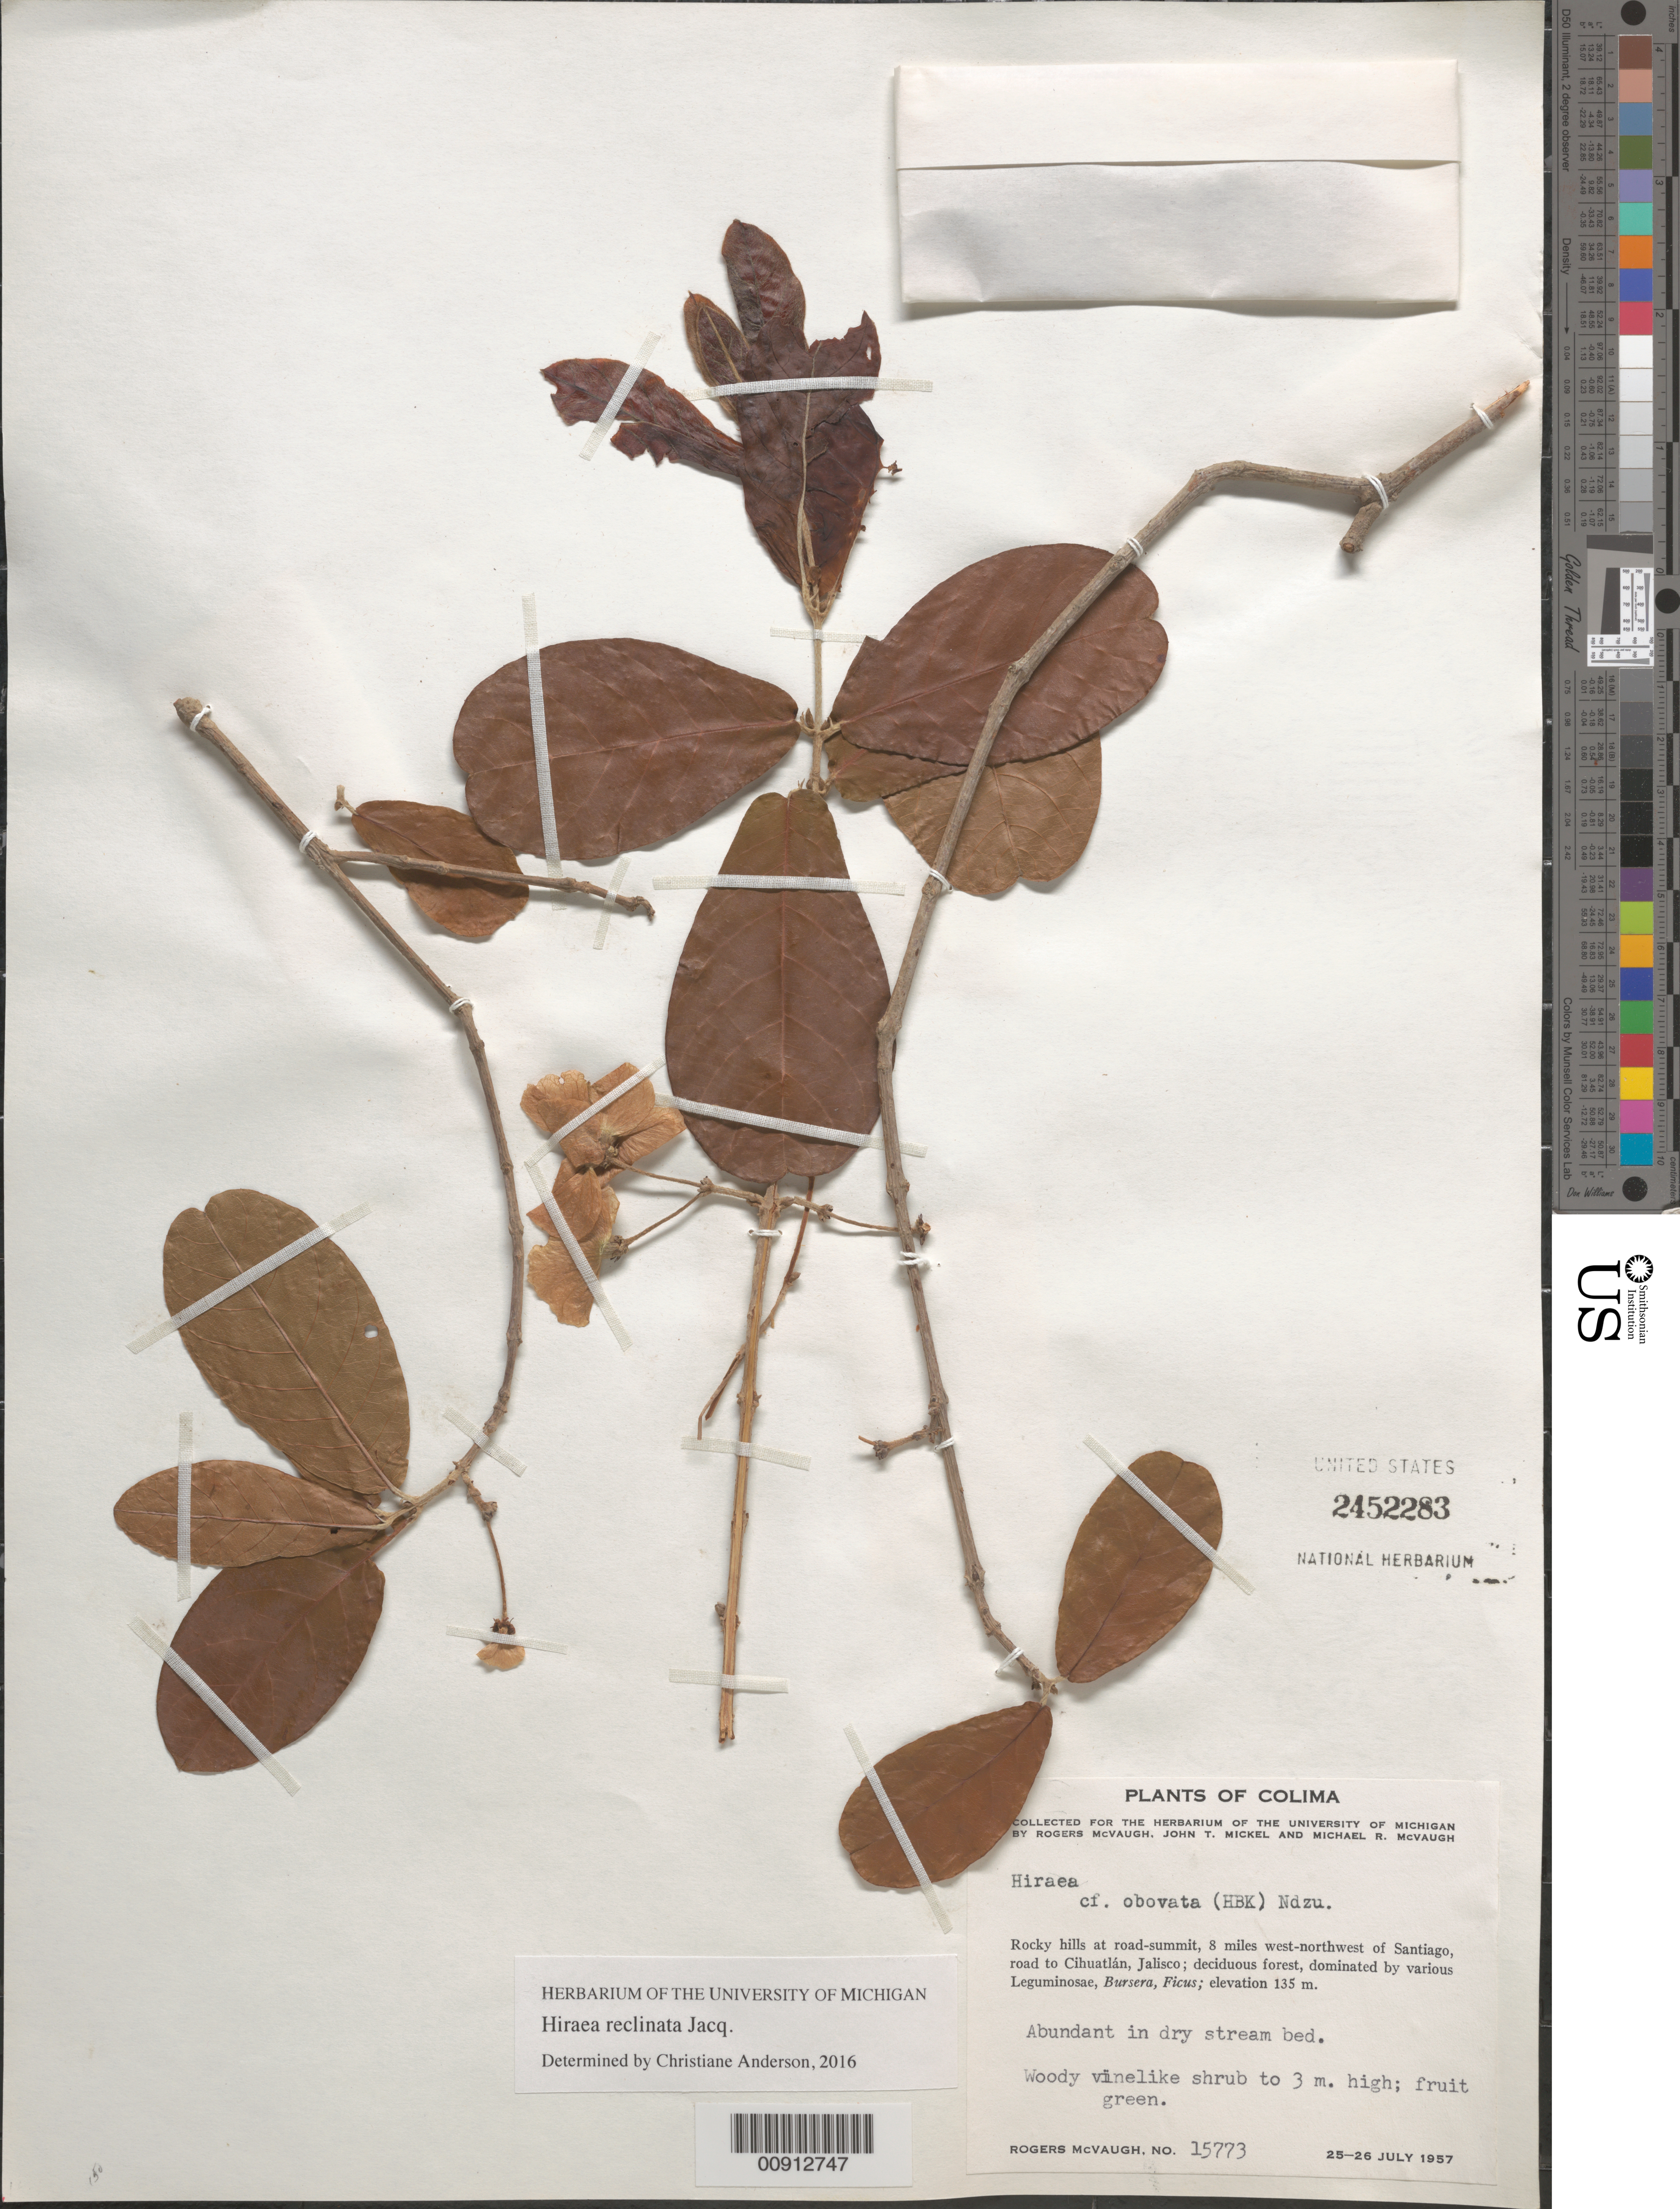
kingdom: Plantae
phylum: Tracheophyta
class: Magnoliopsida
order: Malpighiales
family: Malpighiaceae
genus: Hiraea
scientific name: Hiraea obovata (Kunth) Nied., nom. illeg.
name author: (Kunth) Nied.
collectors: R. McVaugh, J. T. Mickel & M. R. McVaugh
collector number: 15773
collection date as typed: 25 Jul 1957 to 26 Jul 1957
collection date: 1957-07-25/1957-07-26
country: Mexico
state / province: Colima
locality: Rocky hills at road-summit, 8 miles west-northwest of Santiago, road to Cihuatlán, Jalisco.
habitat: Deciduos forest, dominated by various Leguminosae, Bursera, Ficus. Abundant in dry stream bed.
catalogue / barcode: US 2452283